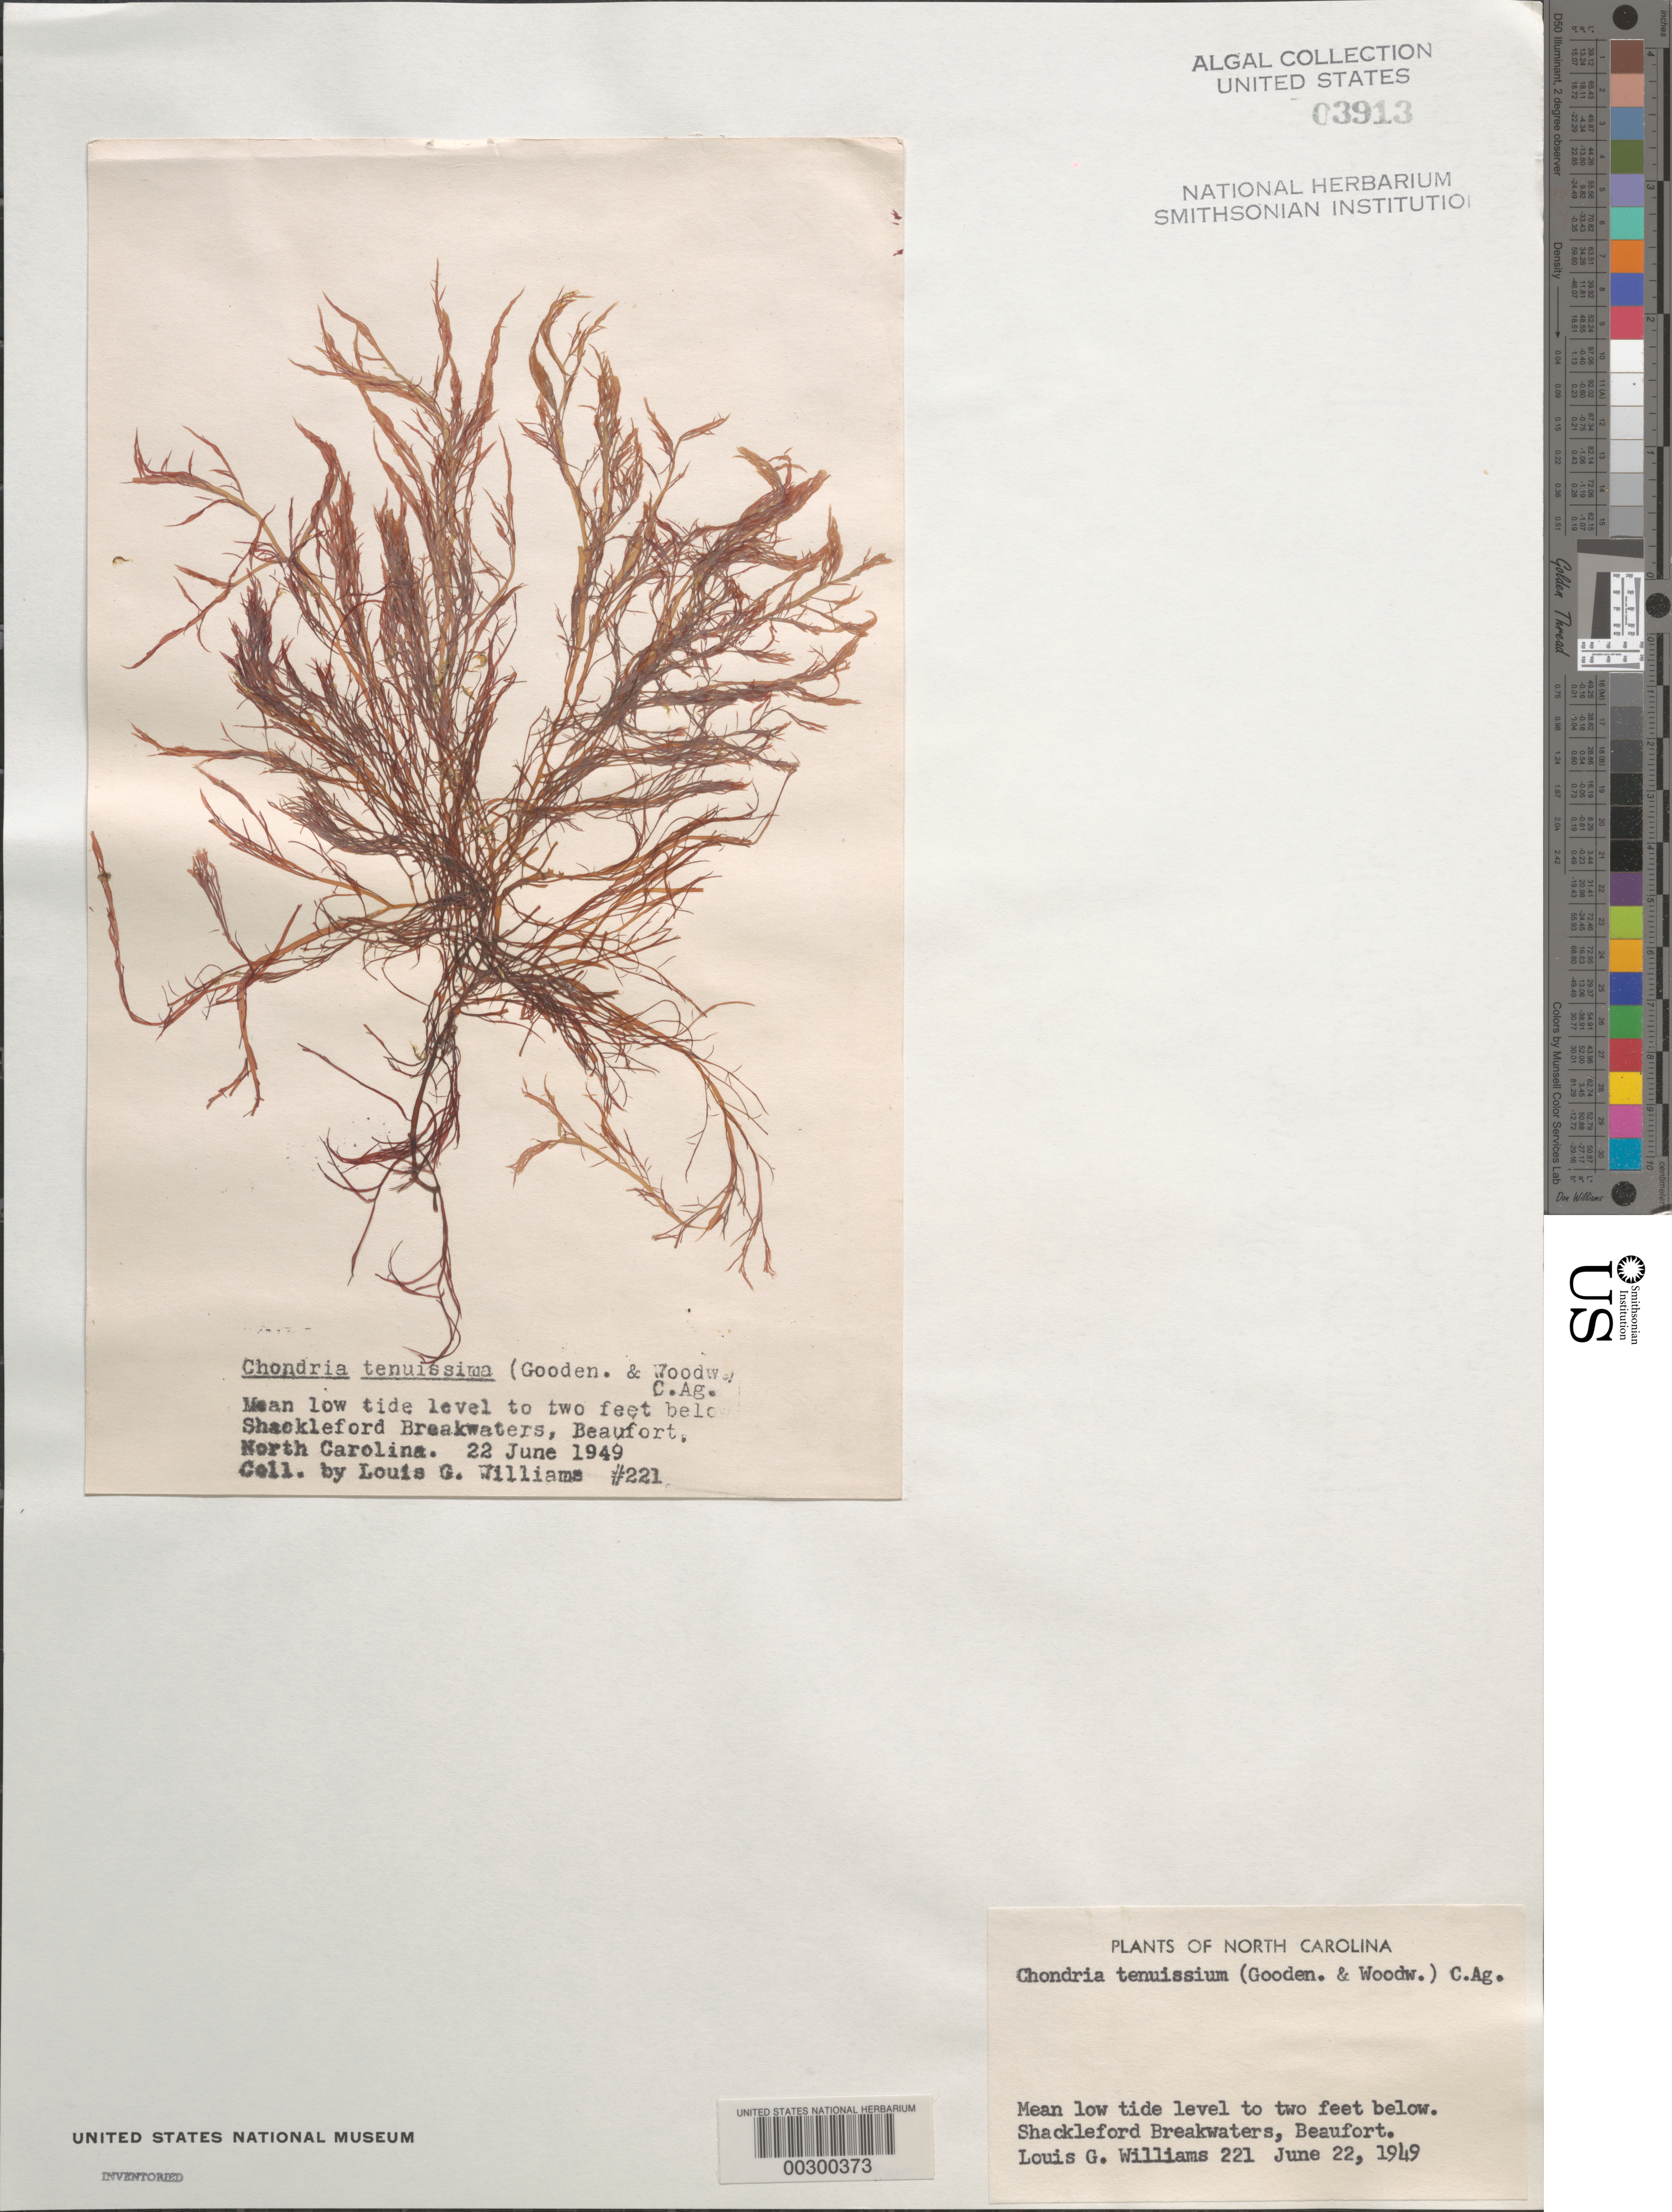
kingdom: Plantae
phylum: Rhodophyta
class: Florideophyceae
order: Ceramiales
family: Rhodomelaceae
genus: Chondria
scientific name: Chondria capillaris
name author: M.J. Wynne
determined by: Algae name updating Project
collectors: L. G. Williams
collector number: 221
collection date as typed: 22 Jun 1949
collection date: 1949-06-22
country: United States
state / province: North Carolina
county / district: Carteret County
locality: Beaufort, Shackleford breakwaters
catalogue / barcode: US 3913